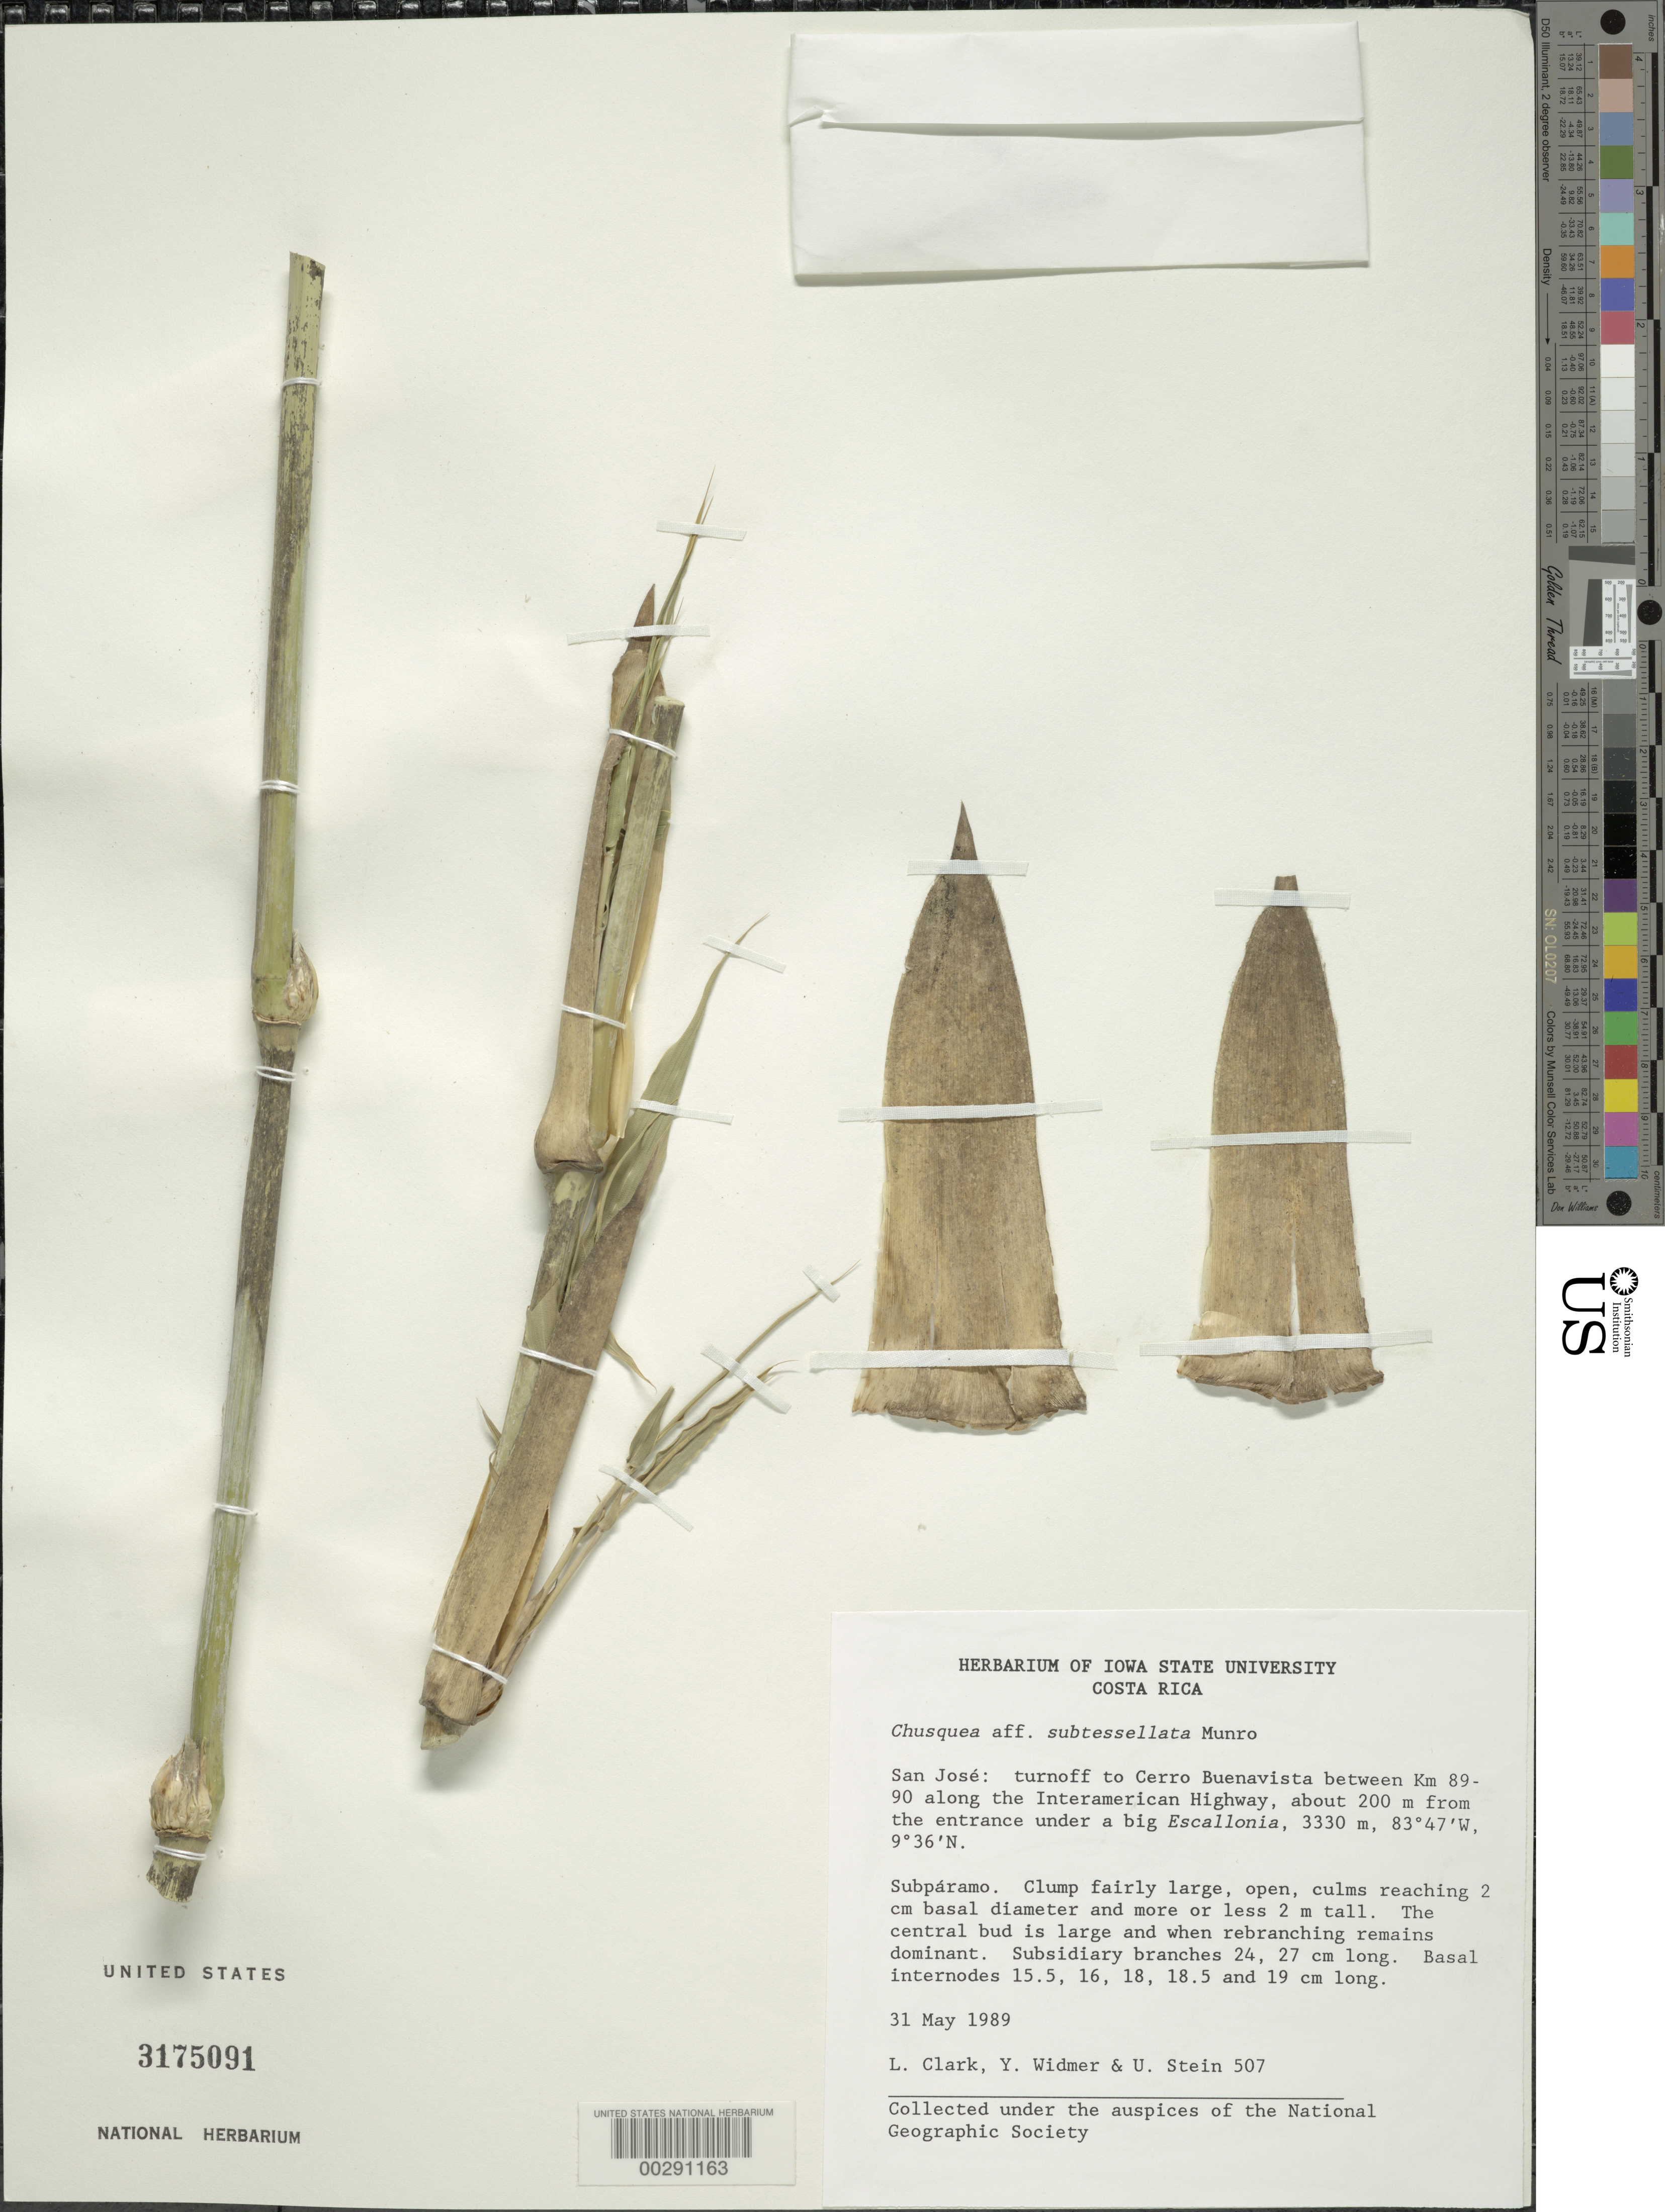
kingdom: Plantae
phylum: Tracheophyta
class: Liliopsida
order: Poales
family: Poaceae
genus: Chusquea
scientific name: Chusquea subtessellata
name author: Hitchc.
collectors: L. G. Clark, Y. Widmer & U. Stein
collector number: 507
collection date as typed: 31 May 1989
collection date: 1989-05-31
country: Costa Rica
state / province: San José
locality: Turnoff to cerro buenavista between km 89-90 along interamerican highway, about 200m from entrance under big escallonia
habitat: Subparamo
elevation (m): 3330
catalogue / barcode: US 3175091